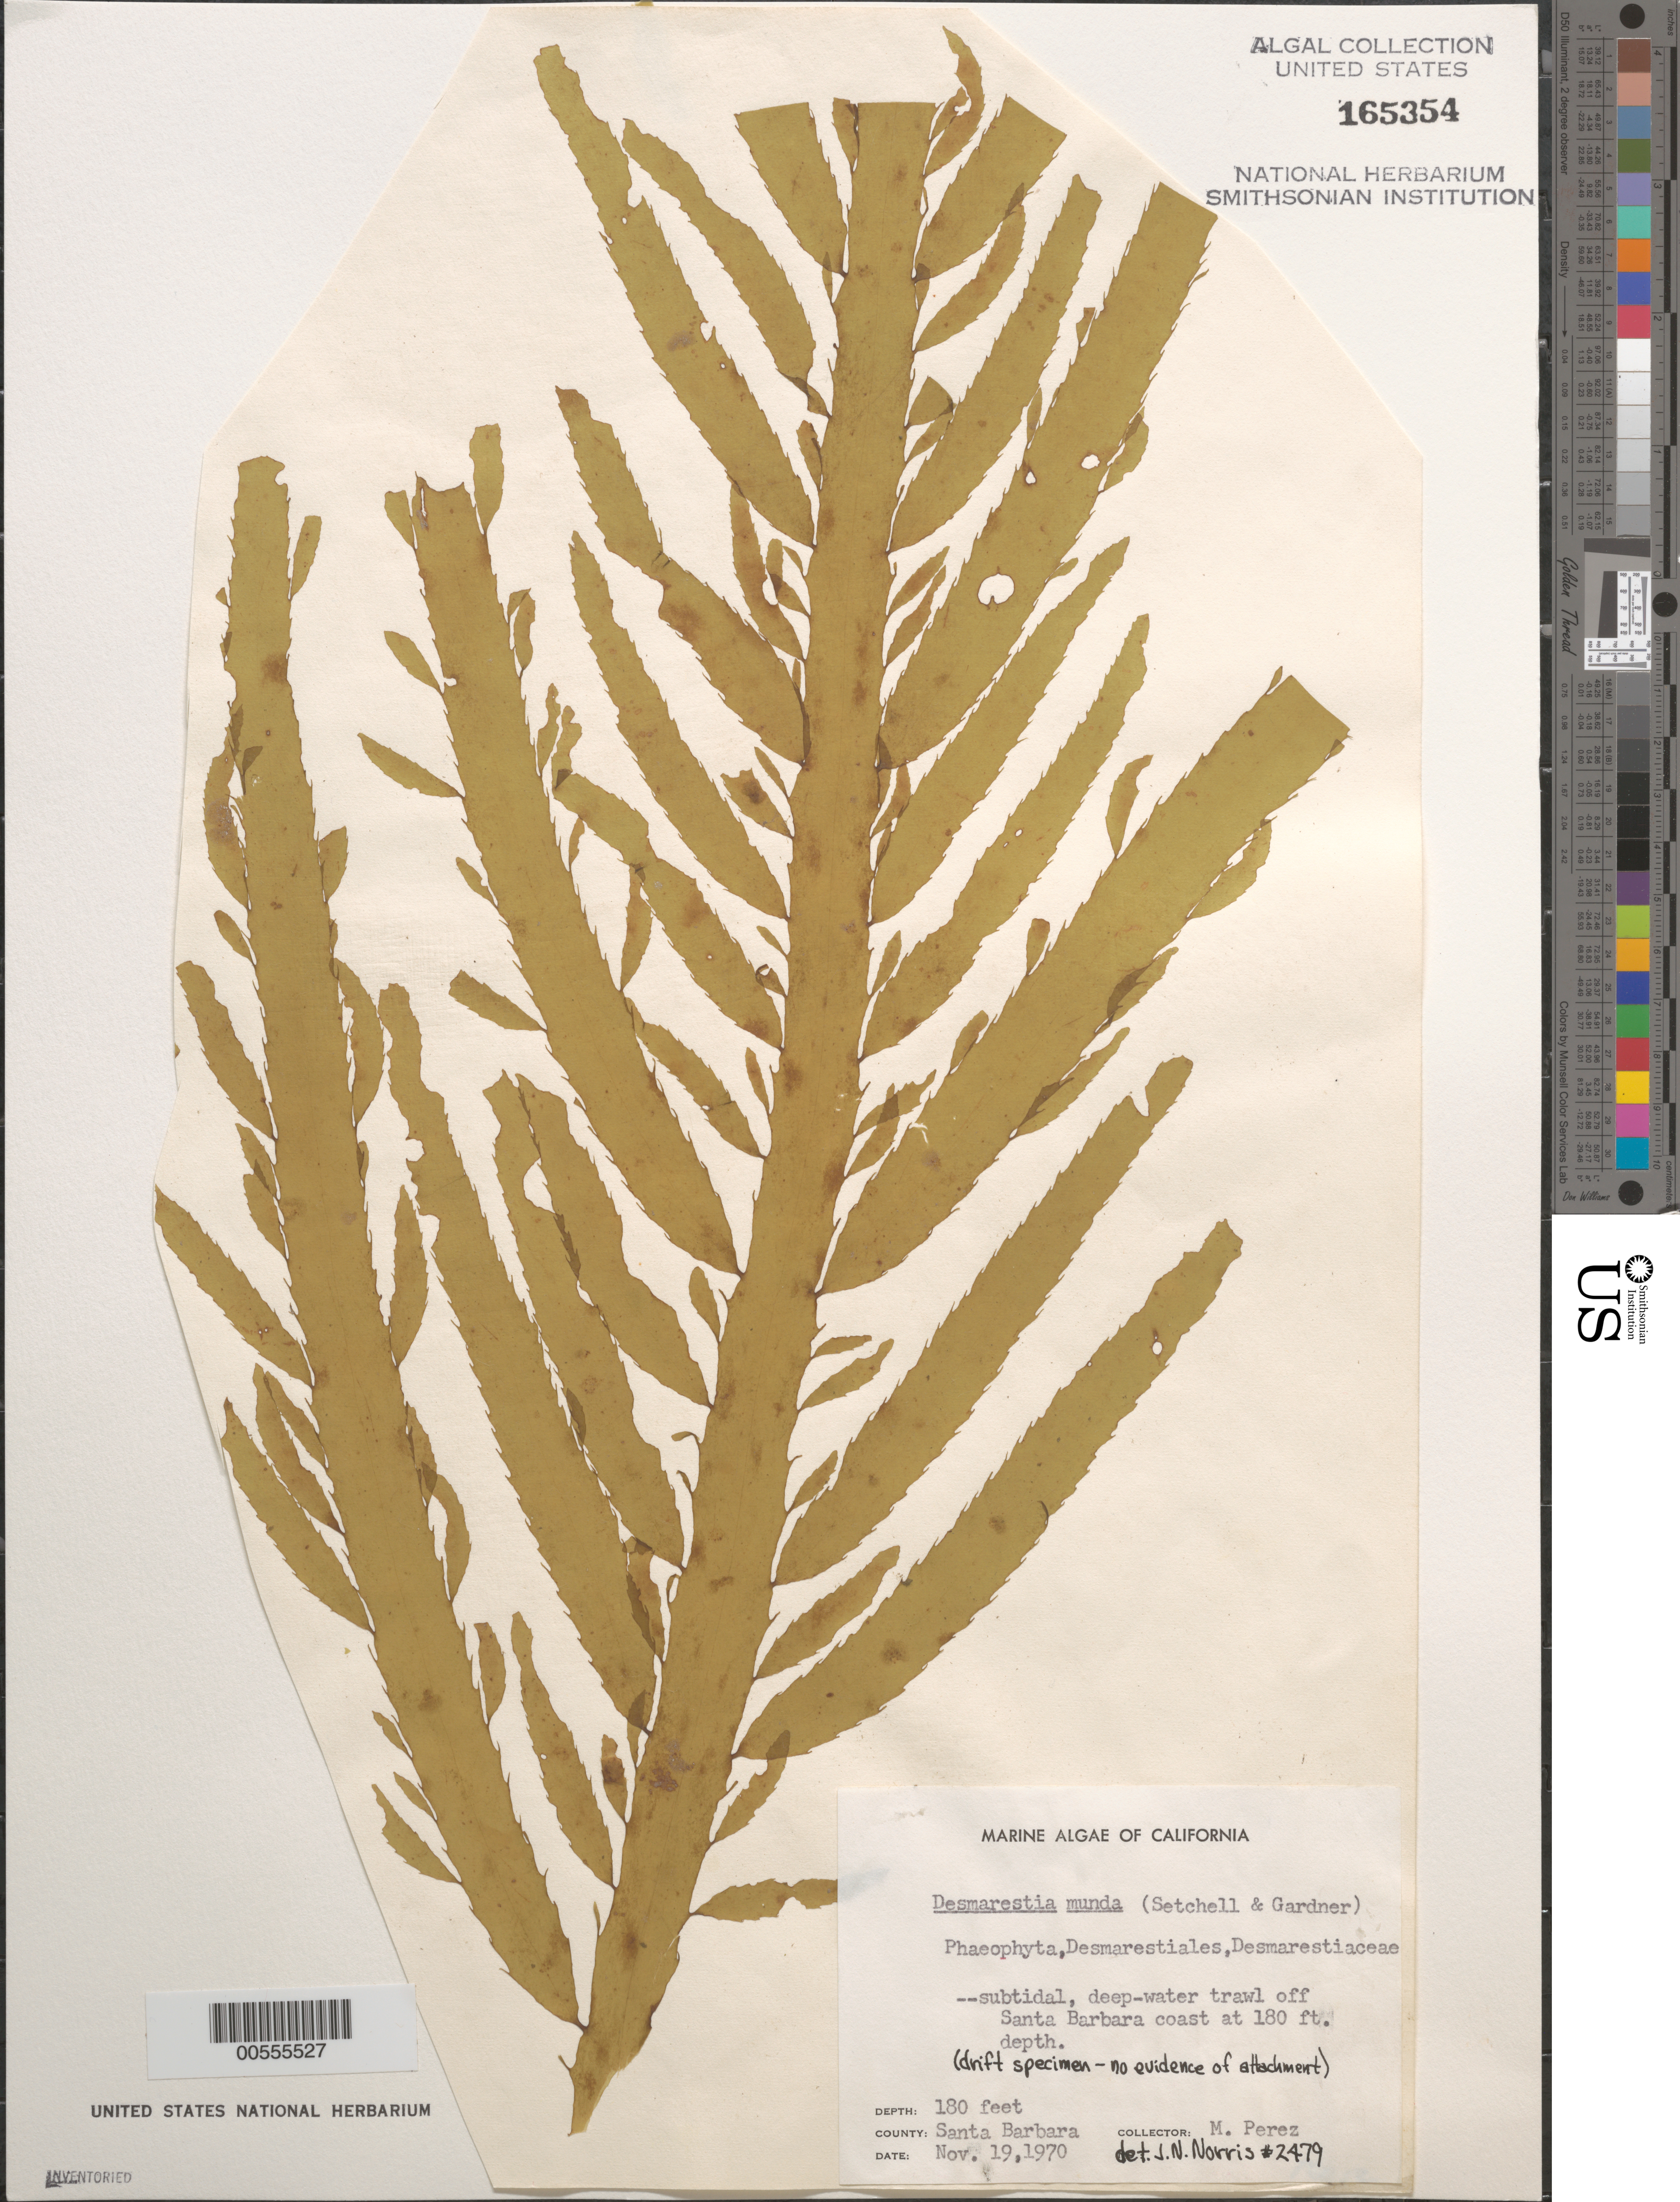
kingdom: Chromista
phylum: Ochrophyta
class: Phaeophyceae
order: Desmarestiales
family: Desmarestiaceae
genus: Desmarestia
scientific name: Desmarestia munda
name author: Setch. & N.L. Gardner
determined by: Norris, James N.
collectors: M. Perez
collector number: JN-2479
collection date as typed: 19 Nov 1970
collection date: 1970-11-19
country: United States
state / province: California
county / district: Santa Barbara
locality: Off Santa Barbara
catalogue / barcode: US 165354